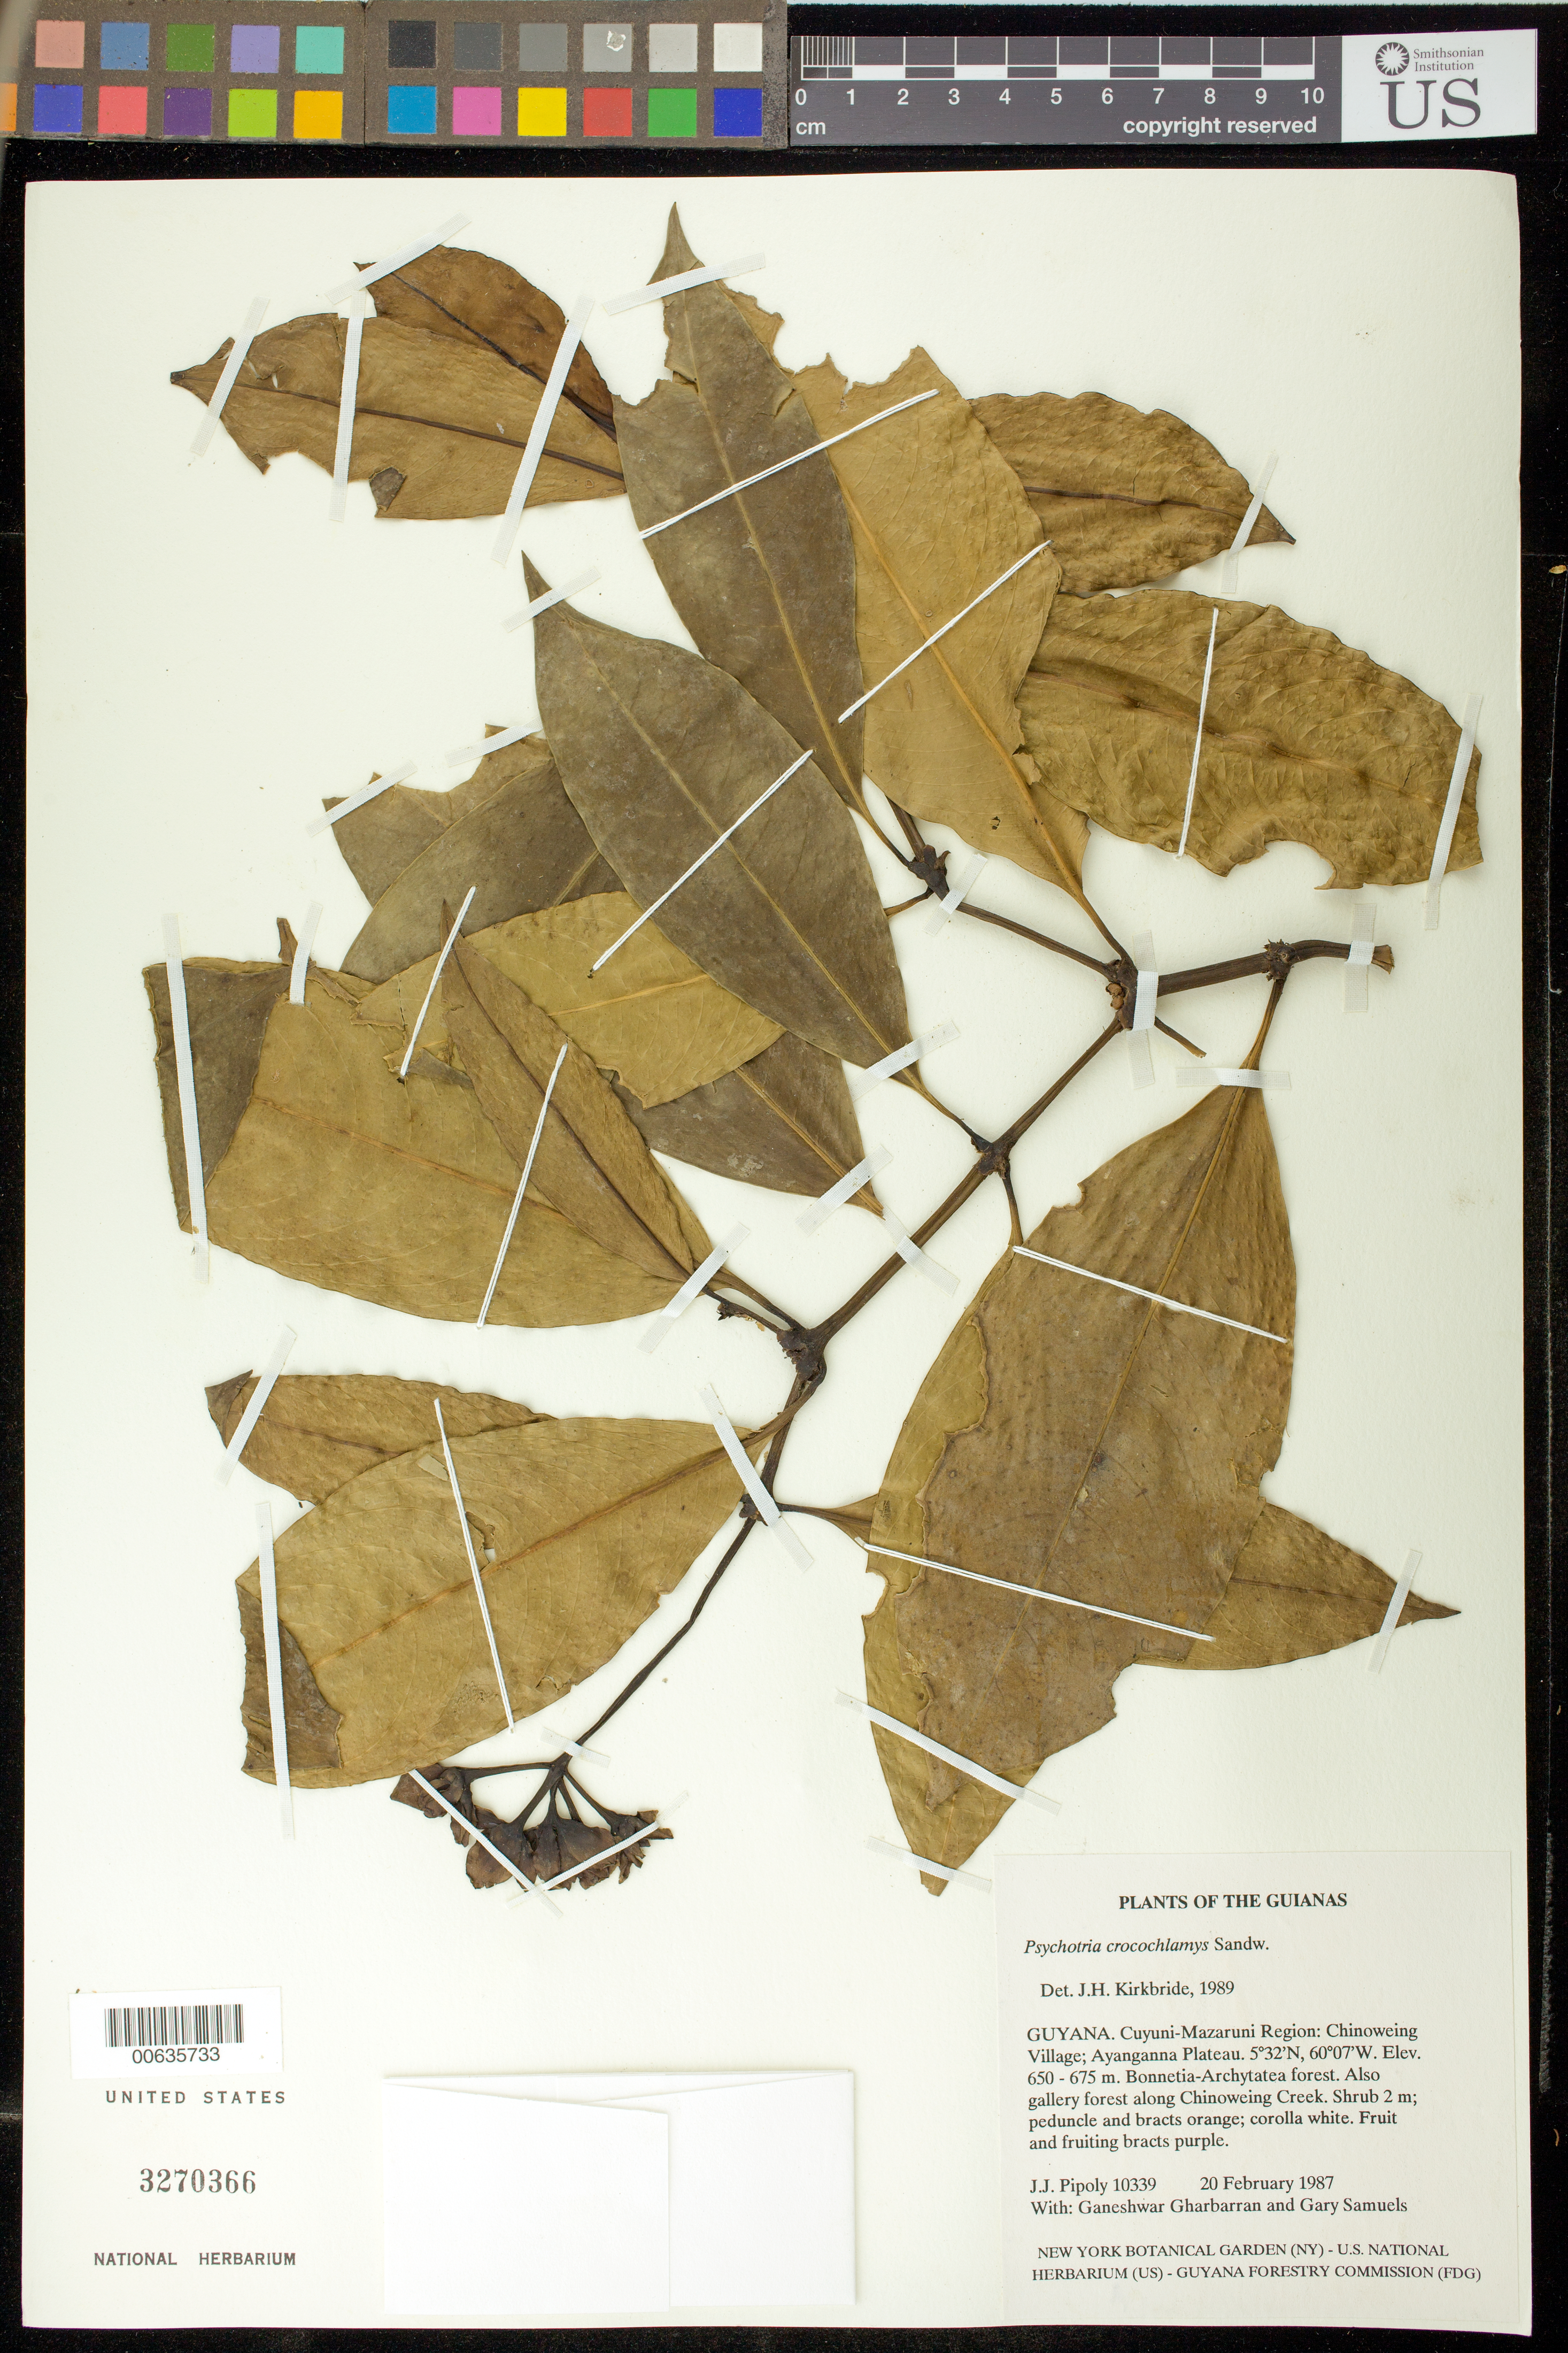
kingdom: Plantae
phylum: Tracheophyta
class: Magnoliopsida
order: Gentianales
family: Rubiaceae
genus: Palicourea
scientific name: Palicourea crocochlamys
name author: (Sandw.) Delprete & J.H. Kirkbr.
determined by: Kirkbride, J. H., Jr.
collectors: J. J. Pipoly, G. Gharbarran & G. Samuels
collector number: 10339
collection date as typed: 20 February 1987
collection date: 1987-02-20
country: Guyana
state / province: Cuyuni-Mazaruni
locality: Chinoweing Village; Ayanganna Plateau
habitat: Bonnetia-Archytaea forest. Also gallery forest along Chinoweing Creek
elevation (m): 650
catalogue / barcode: US 3271366